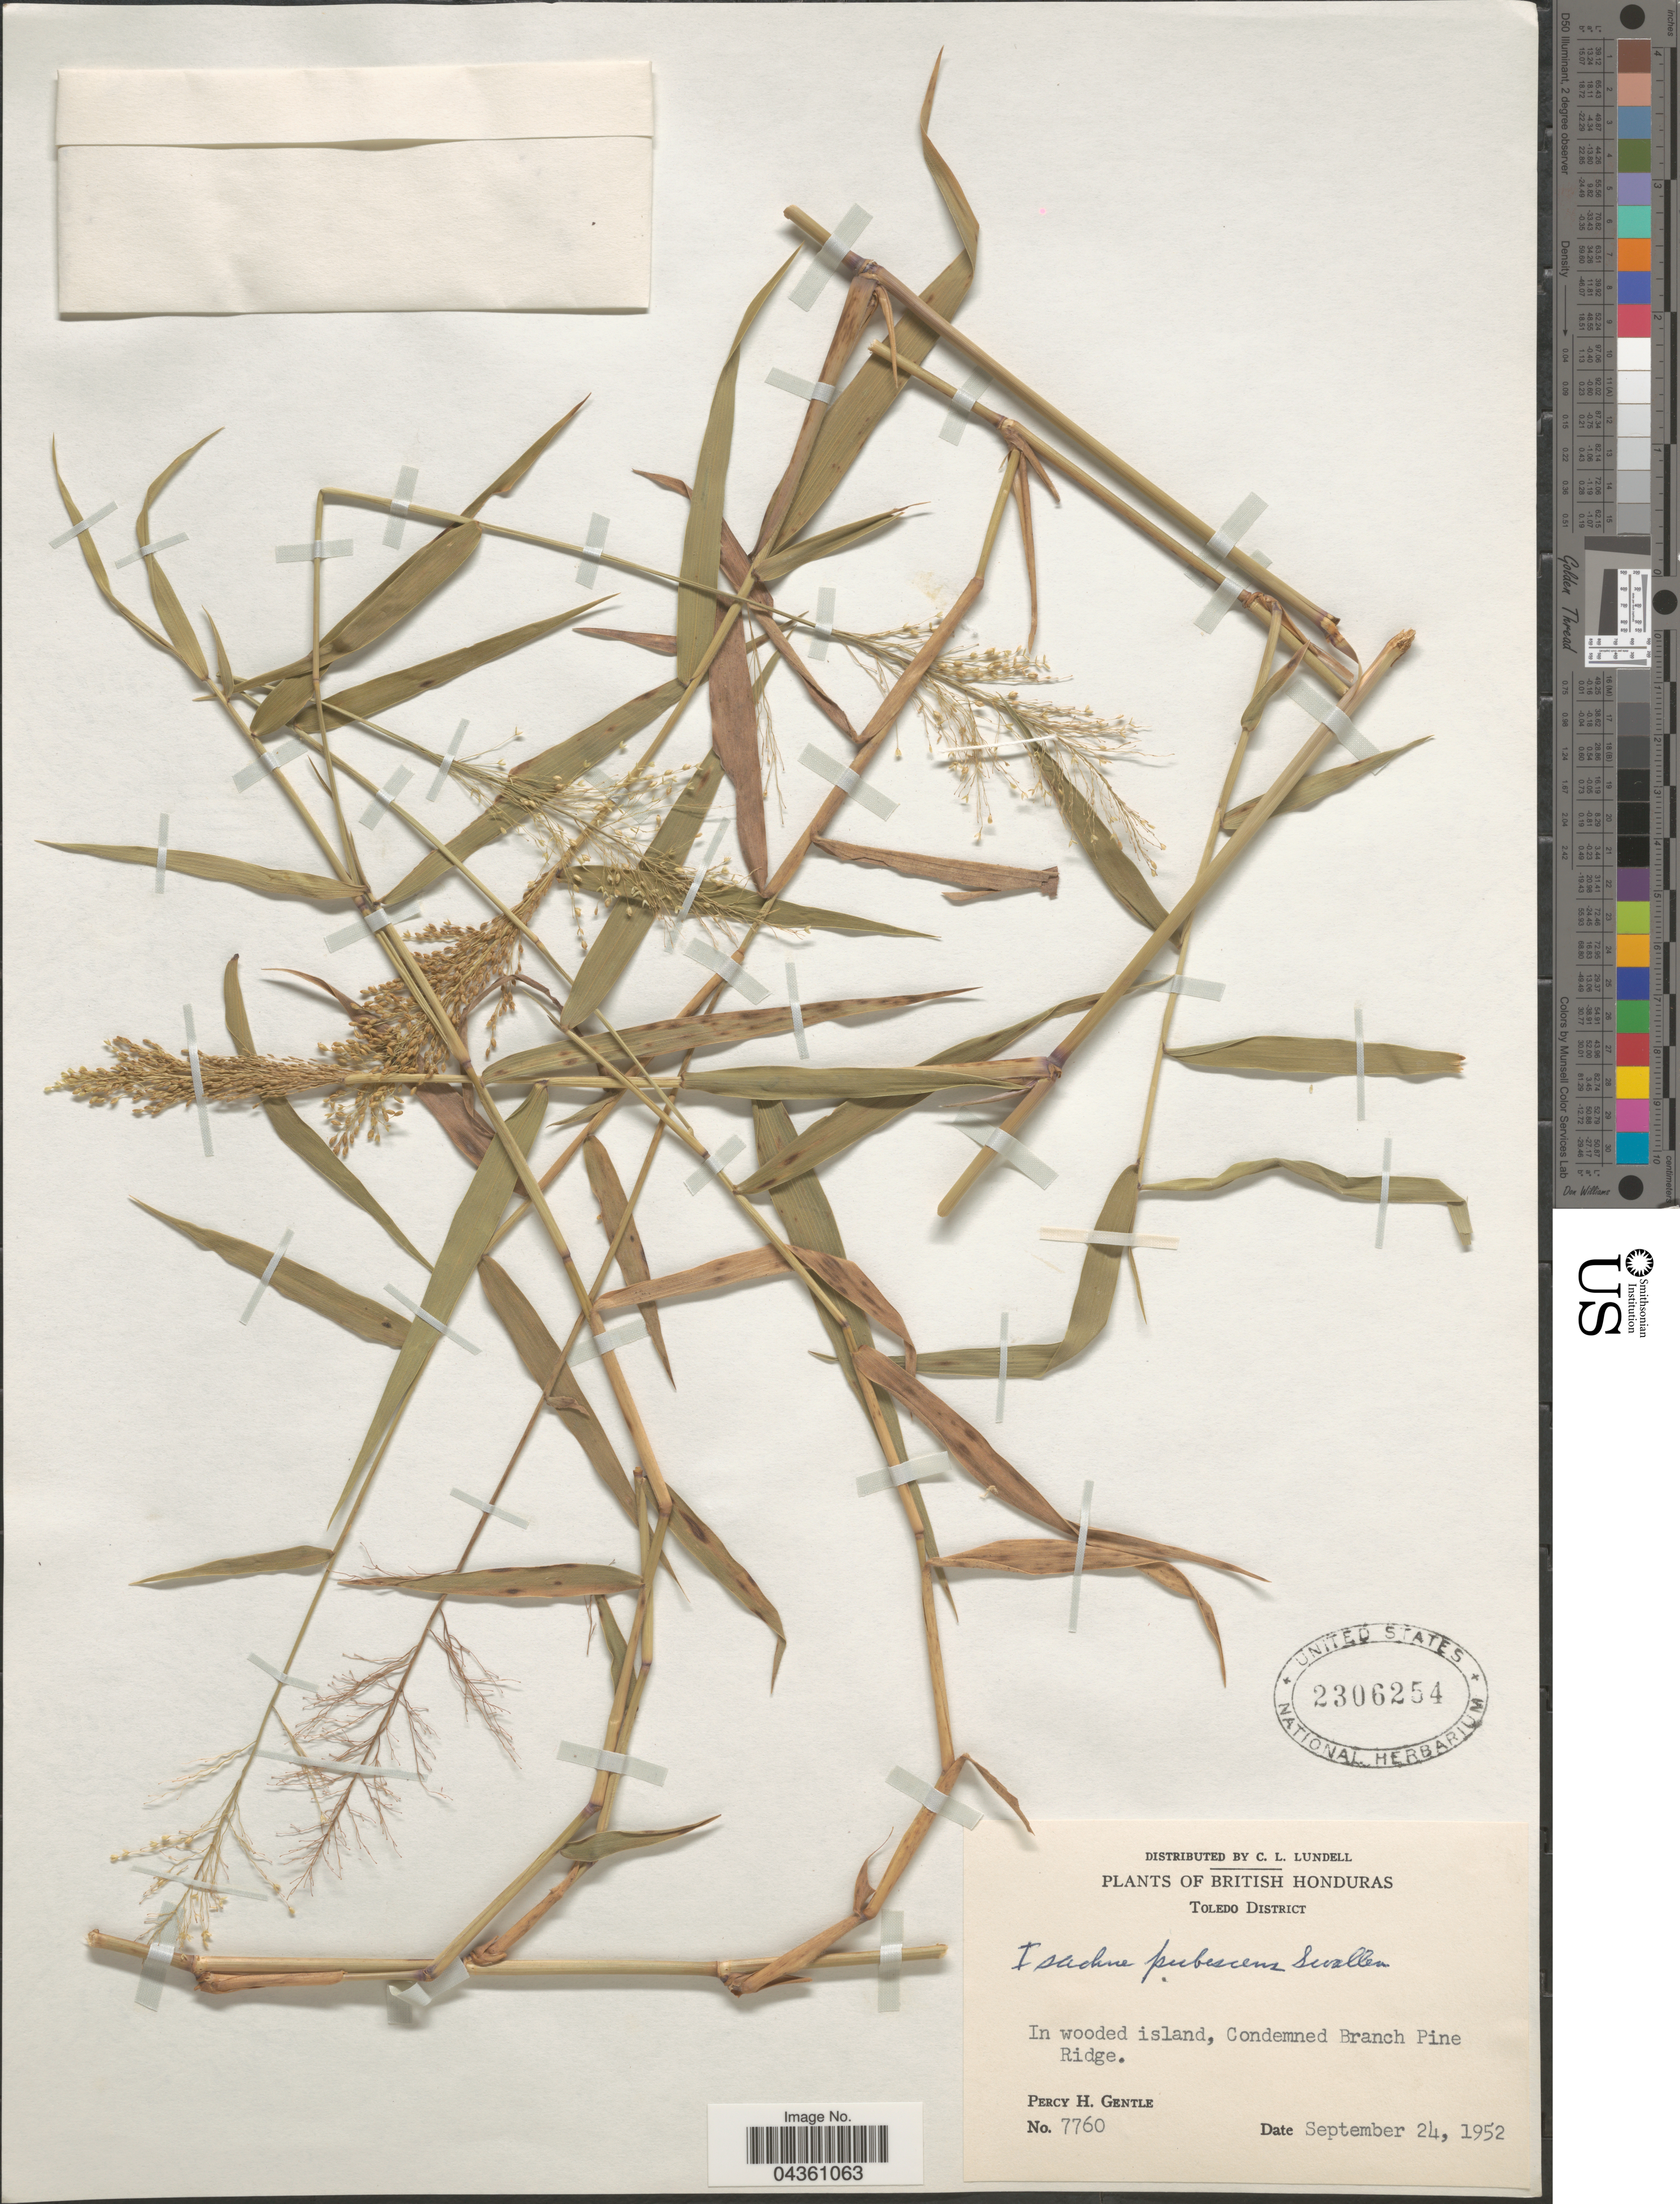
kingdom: Plantae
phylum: Tracheophyta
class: Liliopsida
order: Poales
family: Poaceae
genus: Isachne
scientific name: Isachne pubescens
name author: Swallen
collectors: P. H. Gentle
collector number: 7760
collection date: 1952-09-24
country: Belize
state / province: Toledo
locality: British Honduras. Toledo District. Condemned Branch Pine Ridge.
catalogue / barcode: US 2306254